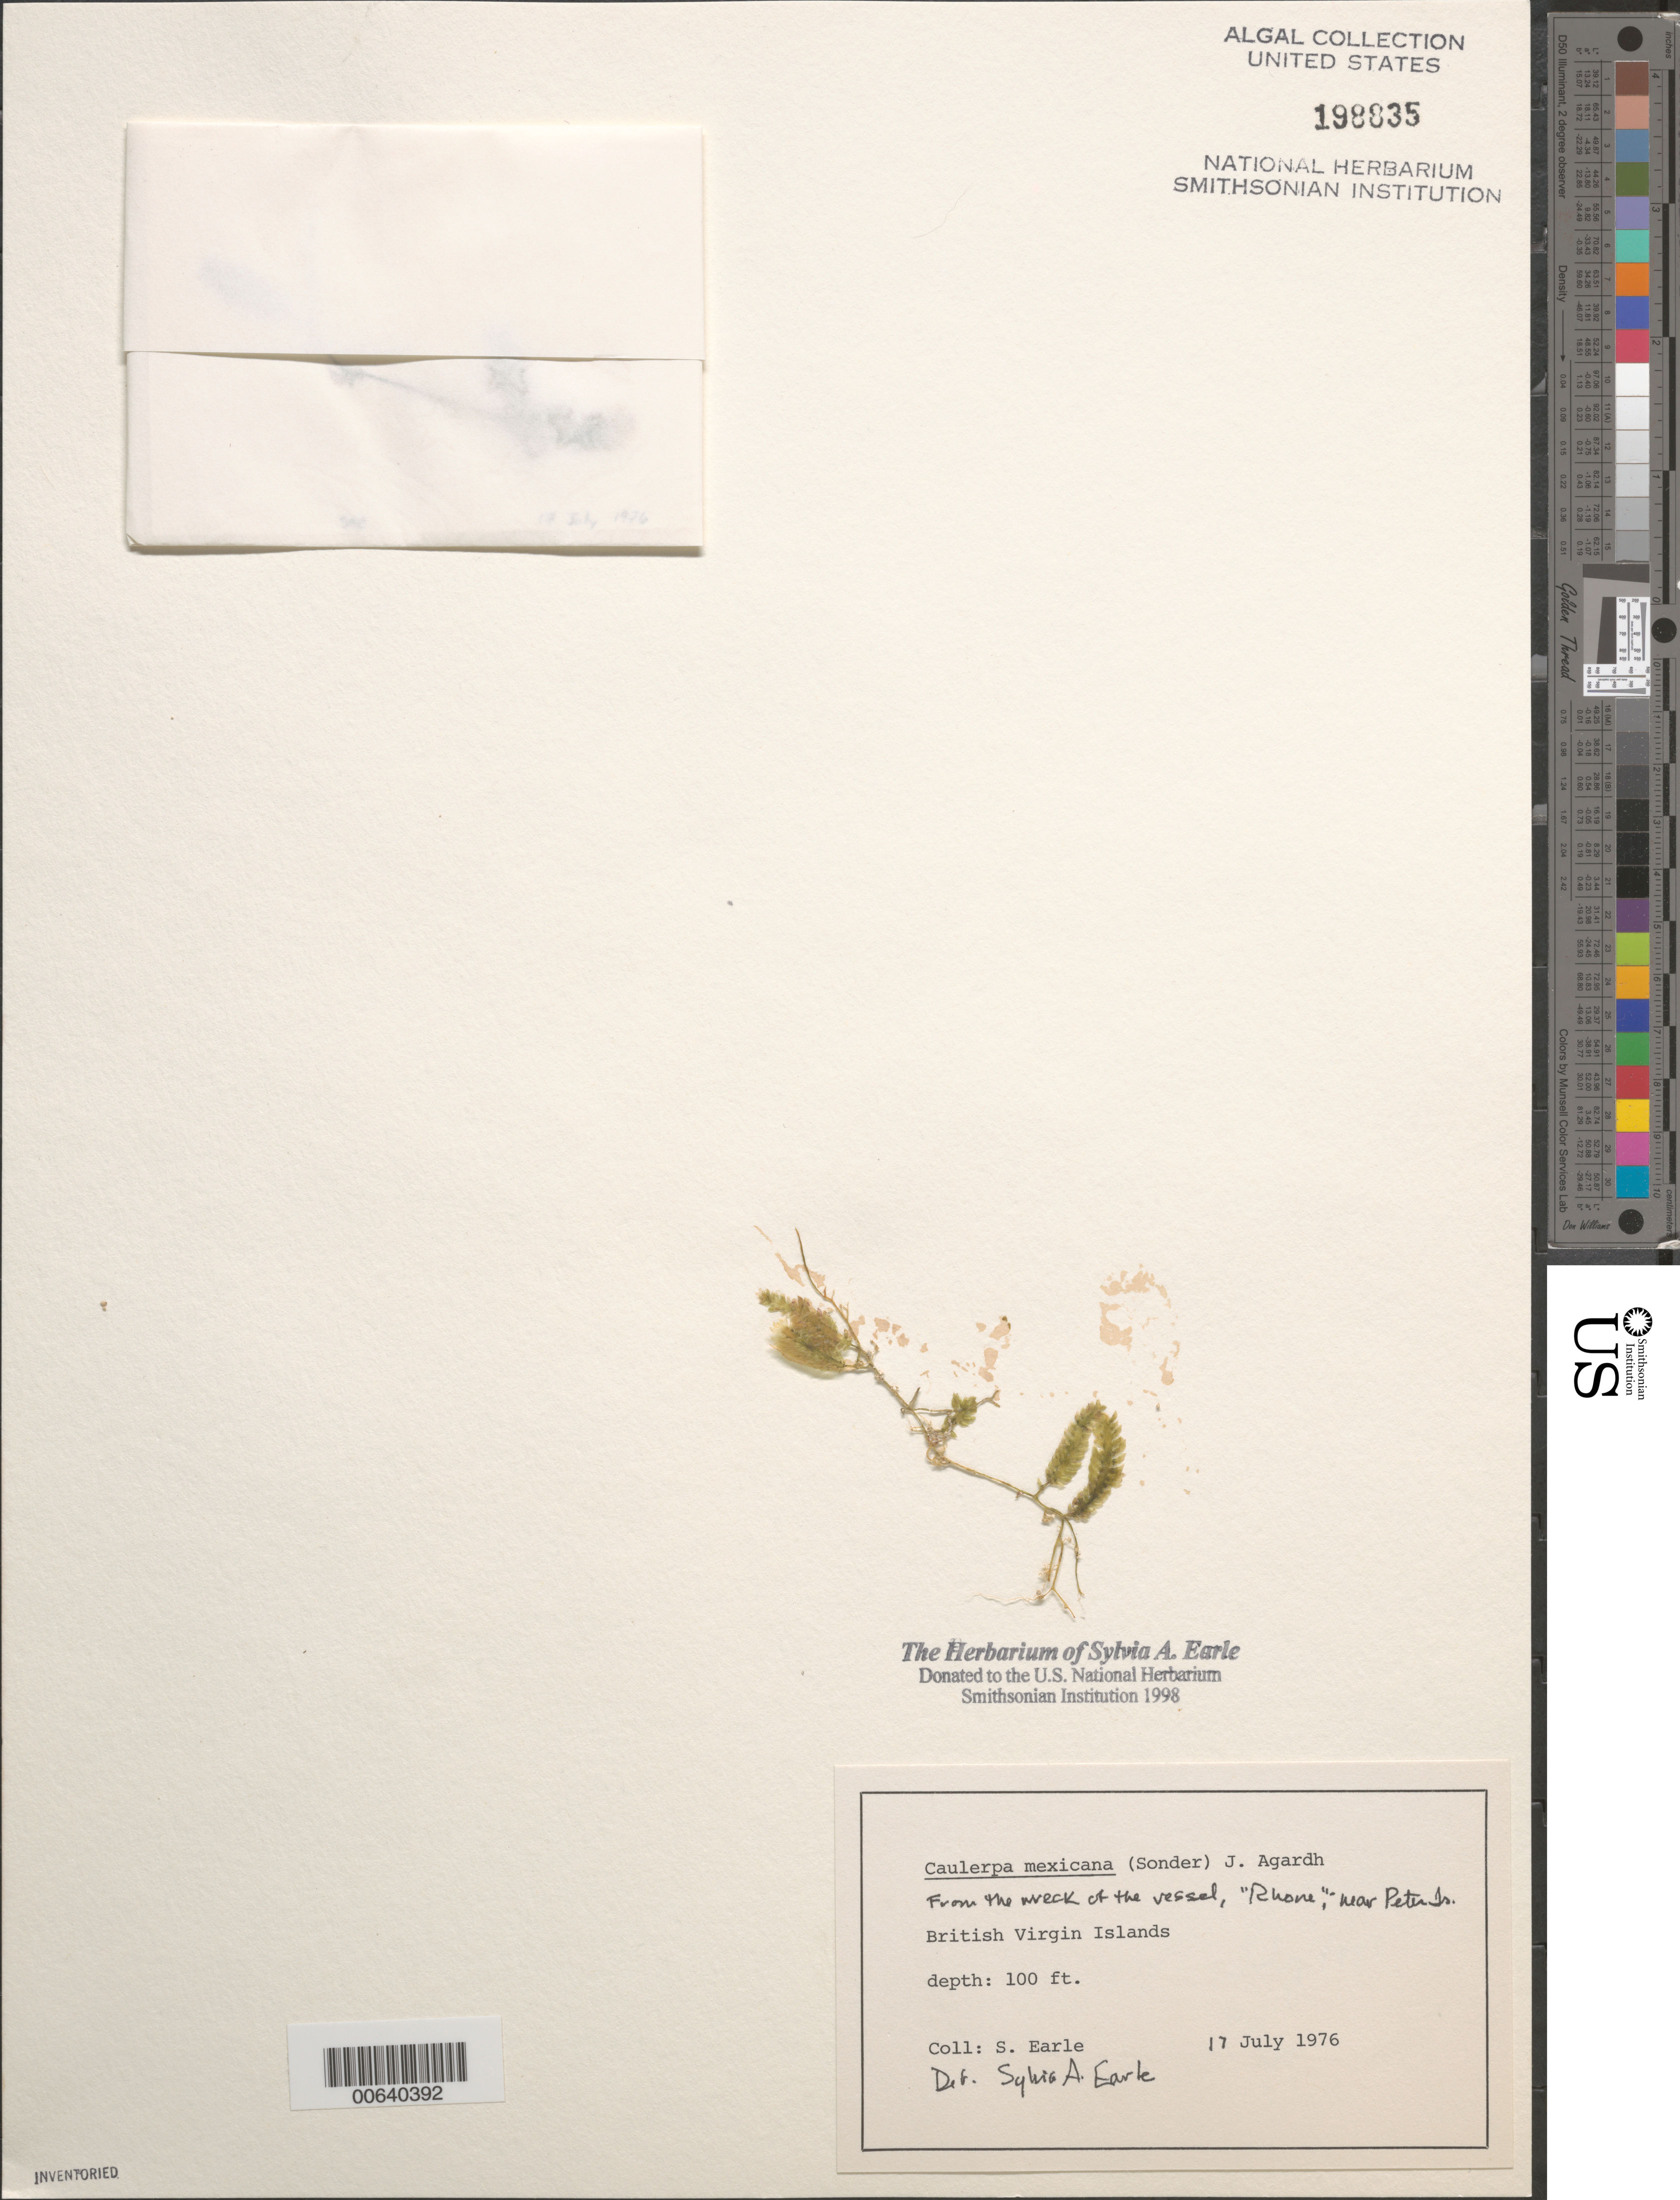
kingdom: Plantae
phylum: Chlorophyta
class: Ulvophyceae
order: Bryopsidales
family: Caulerpaceae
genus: Caulerpa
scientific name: Caulerpa mexicana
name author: Sond. ex Kütz.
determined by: Earle, S. A.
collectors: S. A. Earle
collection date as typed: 17 Jul 1976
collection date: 1976-07-17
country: British Virgin Islands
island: Peter Island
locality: Wreck of vessel Rhone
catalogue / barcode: US 198835